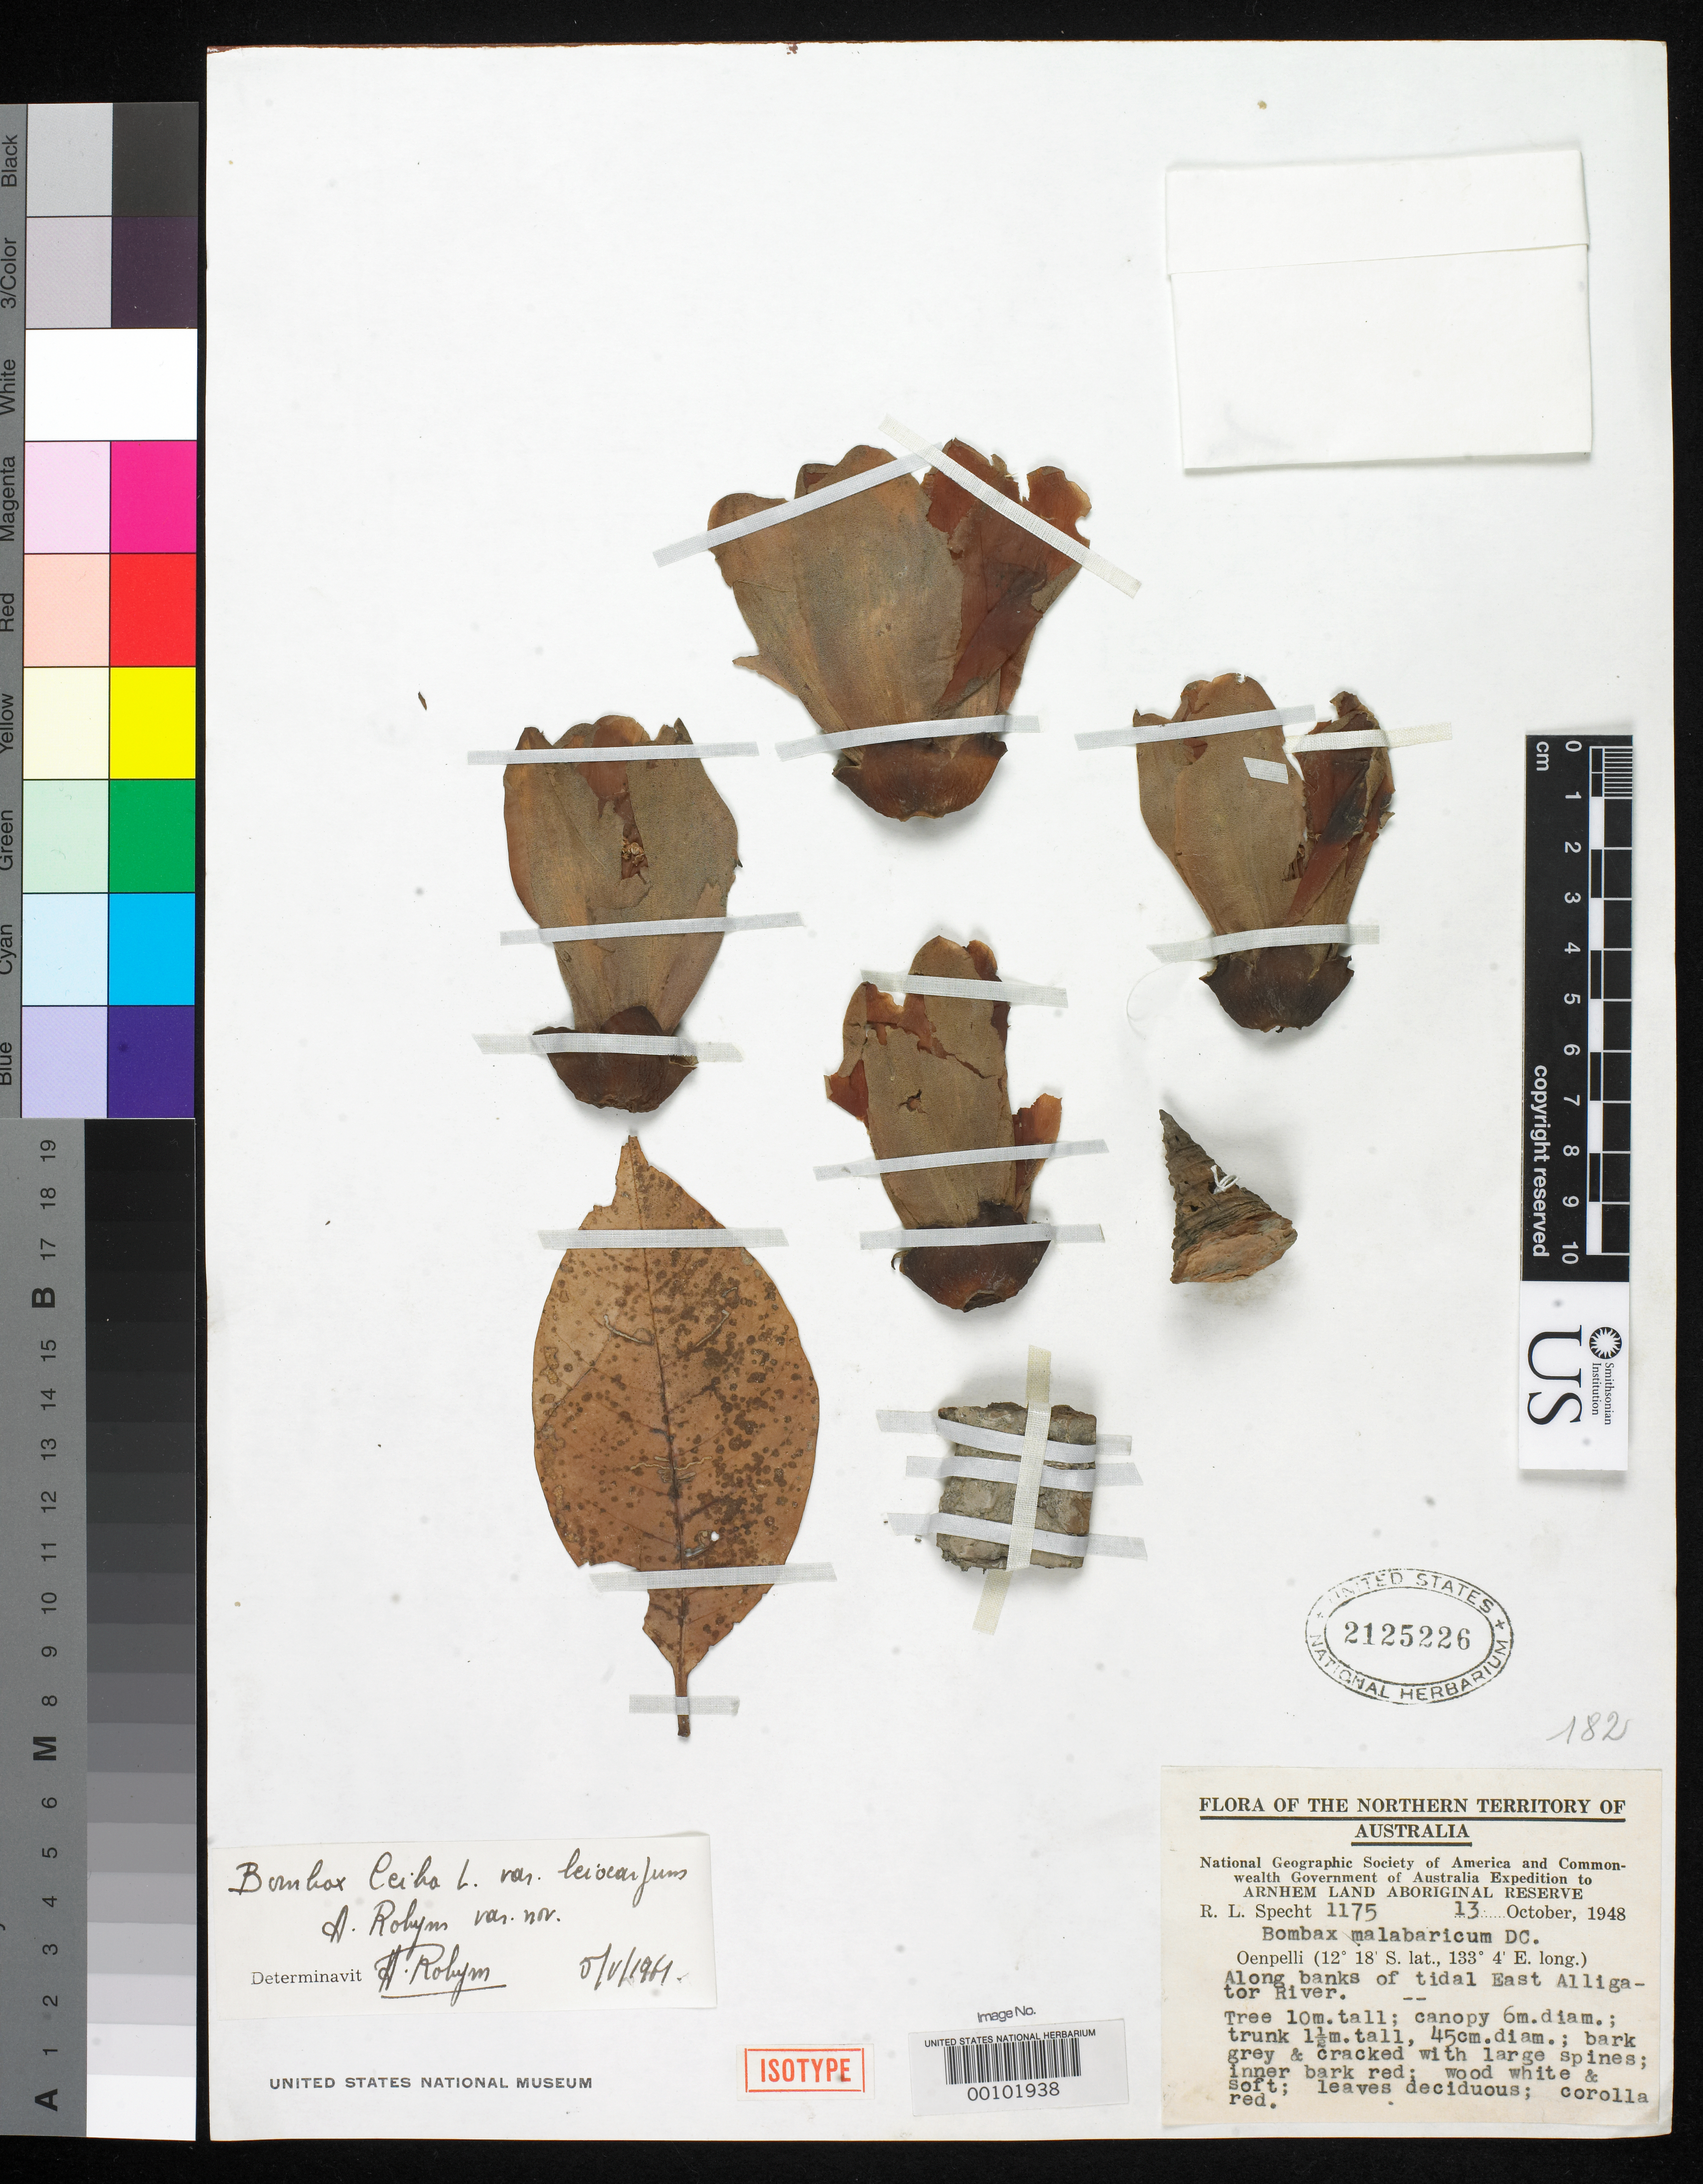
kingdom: Plantae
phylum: Tracheophyta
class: Magnoliopsida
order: Malvales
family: Malvaceae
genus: Bombax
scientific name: Bombax ceiba var. leiocarpum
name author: A. Robyns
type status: Isotype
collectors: R. L. Specht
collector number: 1175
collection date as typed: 13 Oct 1948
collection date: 1948-10-13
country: Australia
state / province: Northern Territory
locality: Arnhem Land.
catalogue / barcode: US 2125226